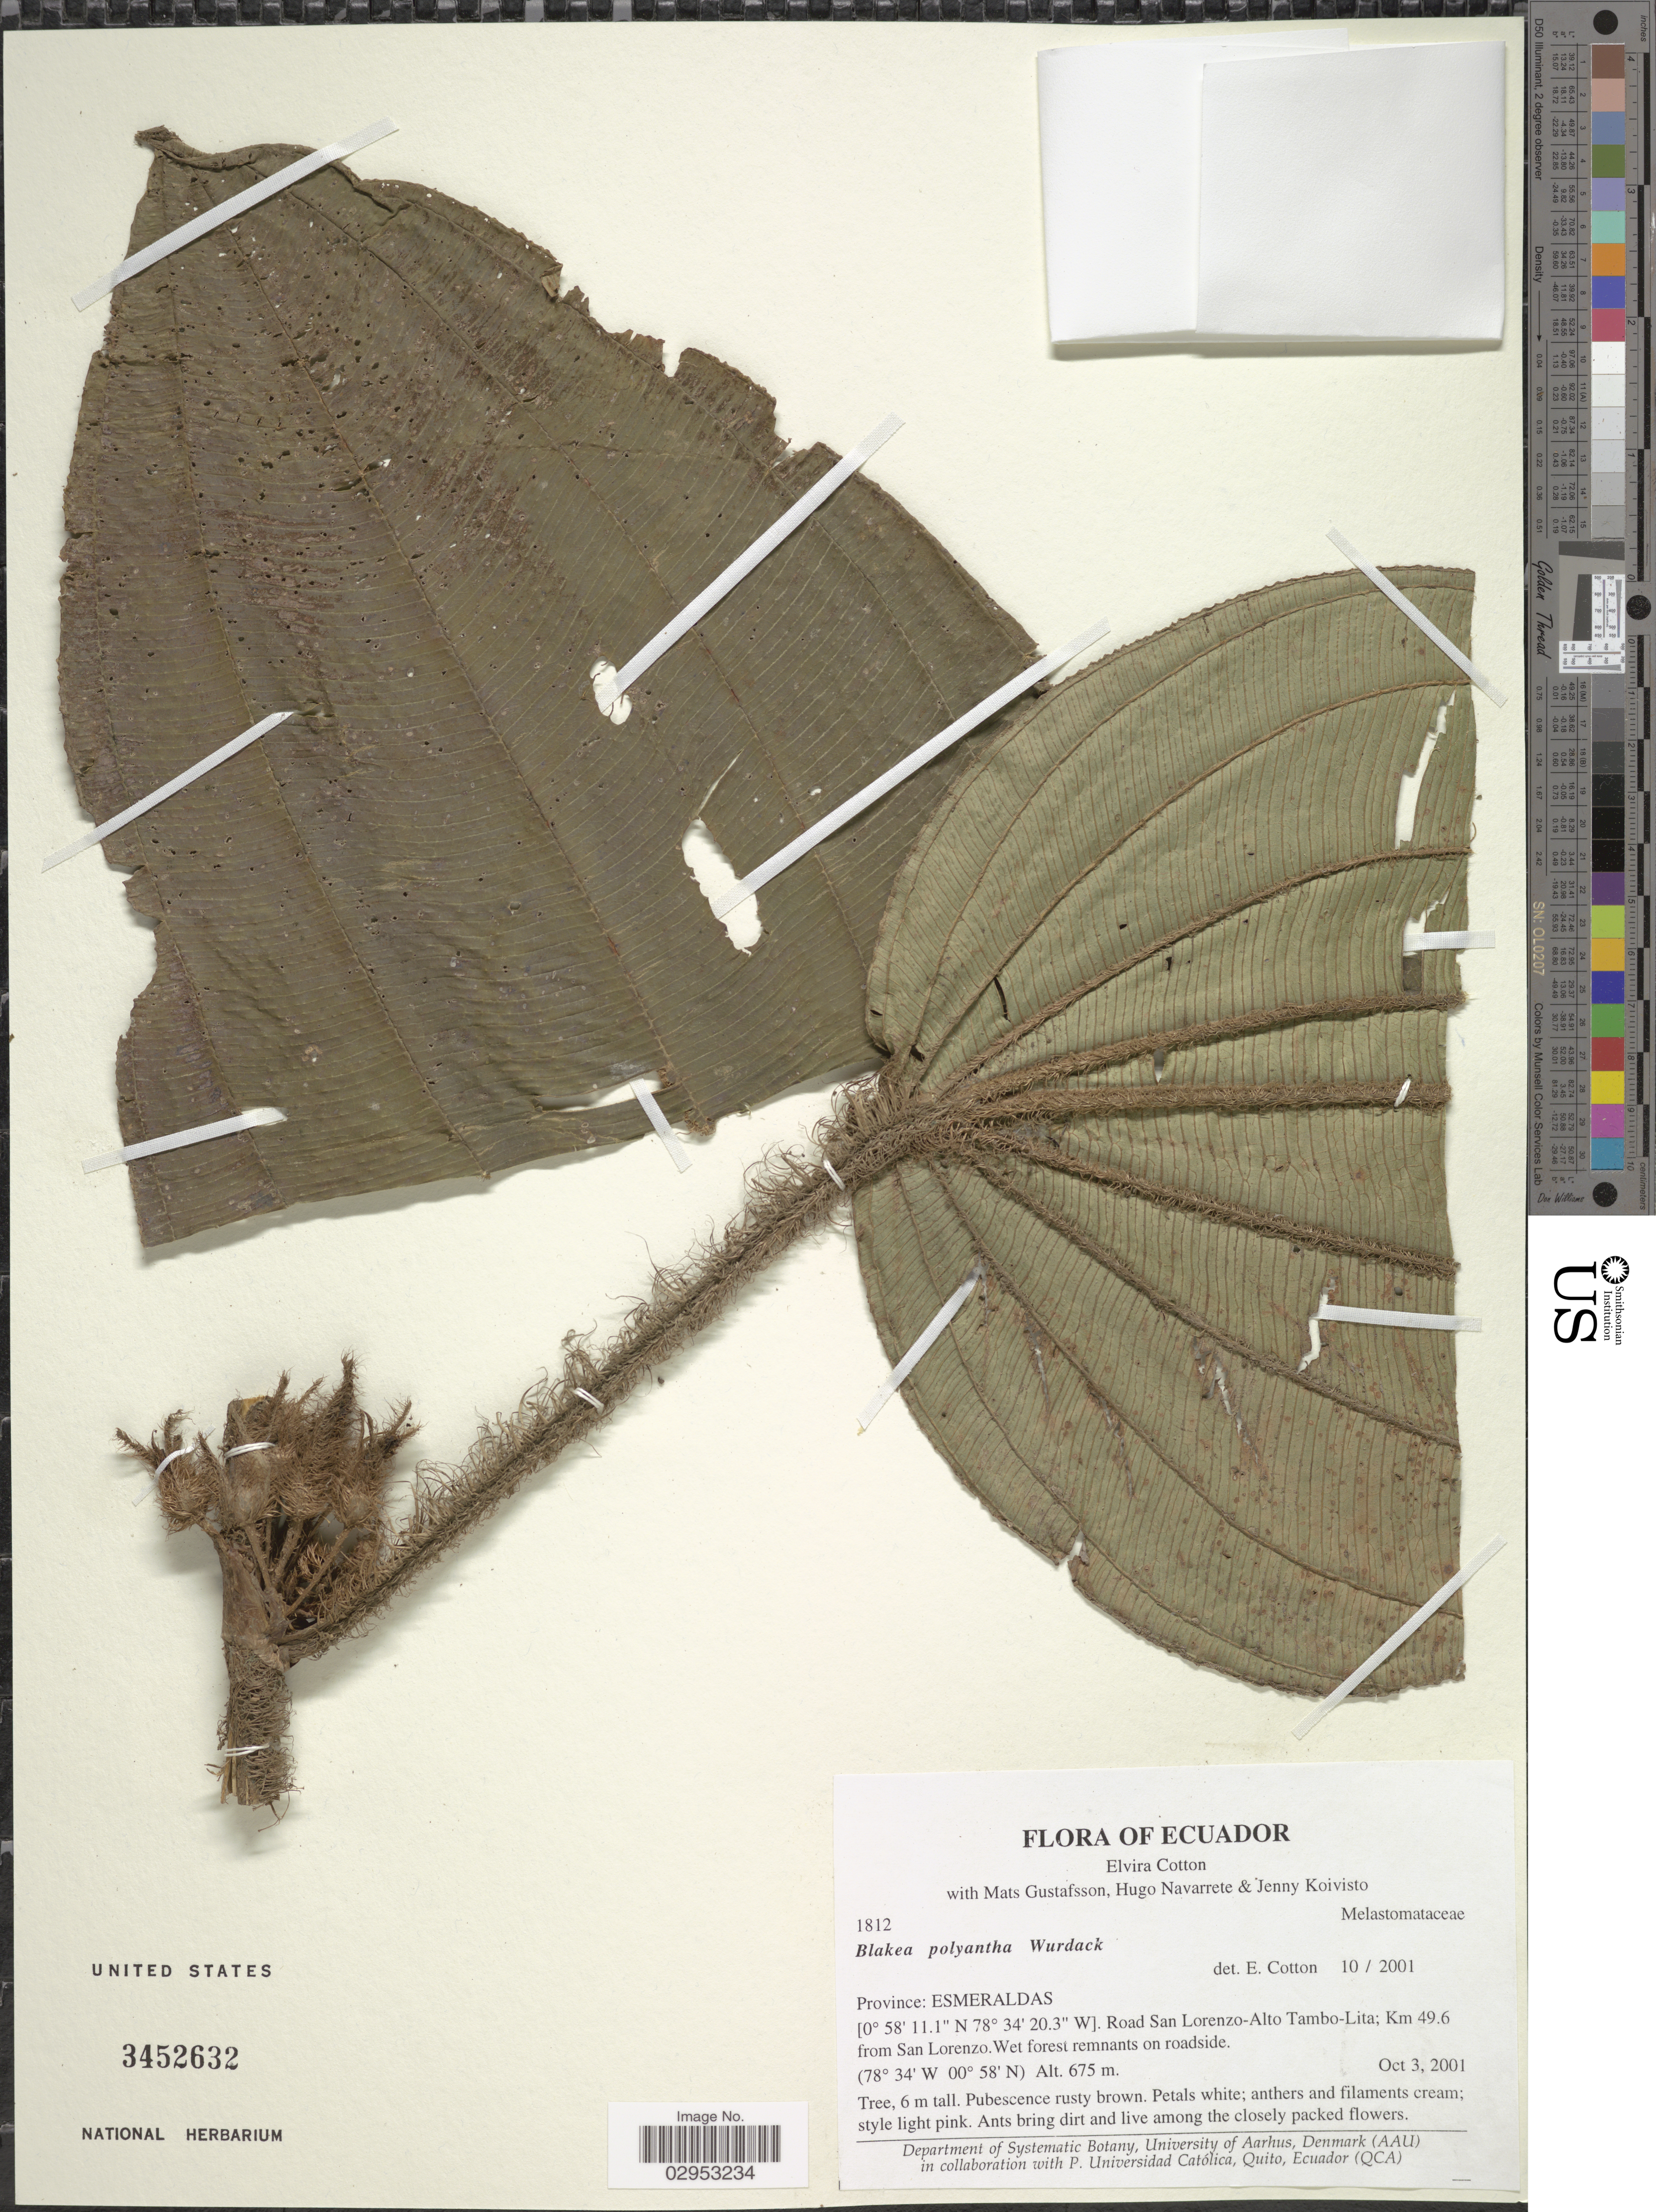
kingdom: Plantae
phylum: Tracheophyta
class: Magnoliopsida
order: Myrtales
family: Melastomataceae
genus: Blakea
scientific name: Blakea polyantha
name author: Wurdack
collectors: E. Cotton, M. H. Gustafsson, H. Navarrete & J. Koivisto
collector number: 1812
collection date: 2001-10-03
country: Ecuador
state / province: Esmeraldas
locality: Road San Lorenzo- Alto Tambo-Lita; Km 49.6 from San Lorenzo.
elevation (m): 675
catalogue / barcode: US 3452632